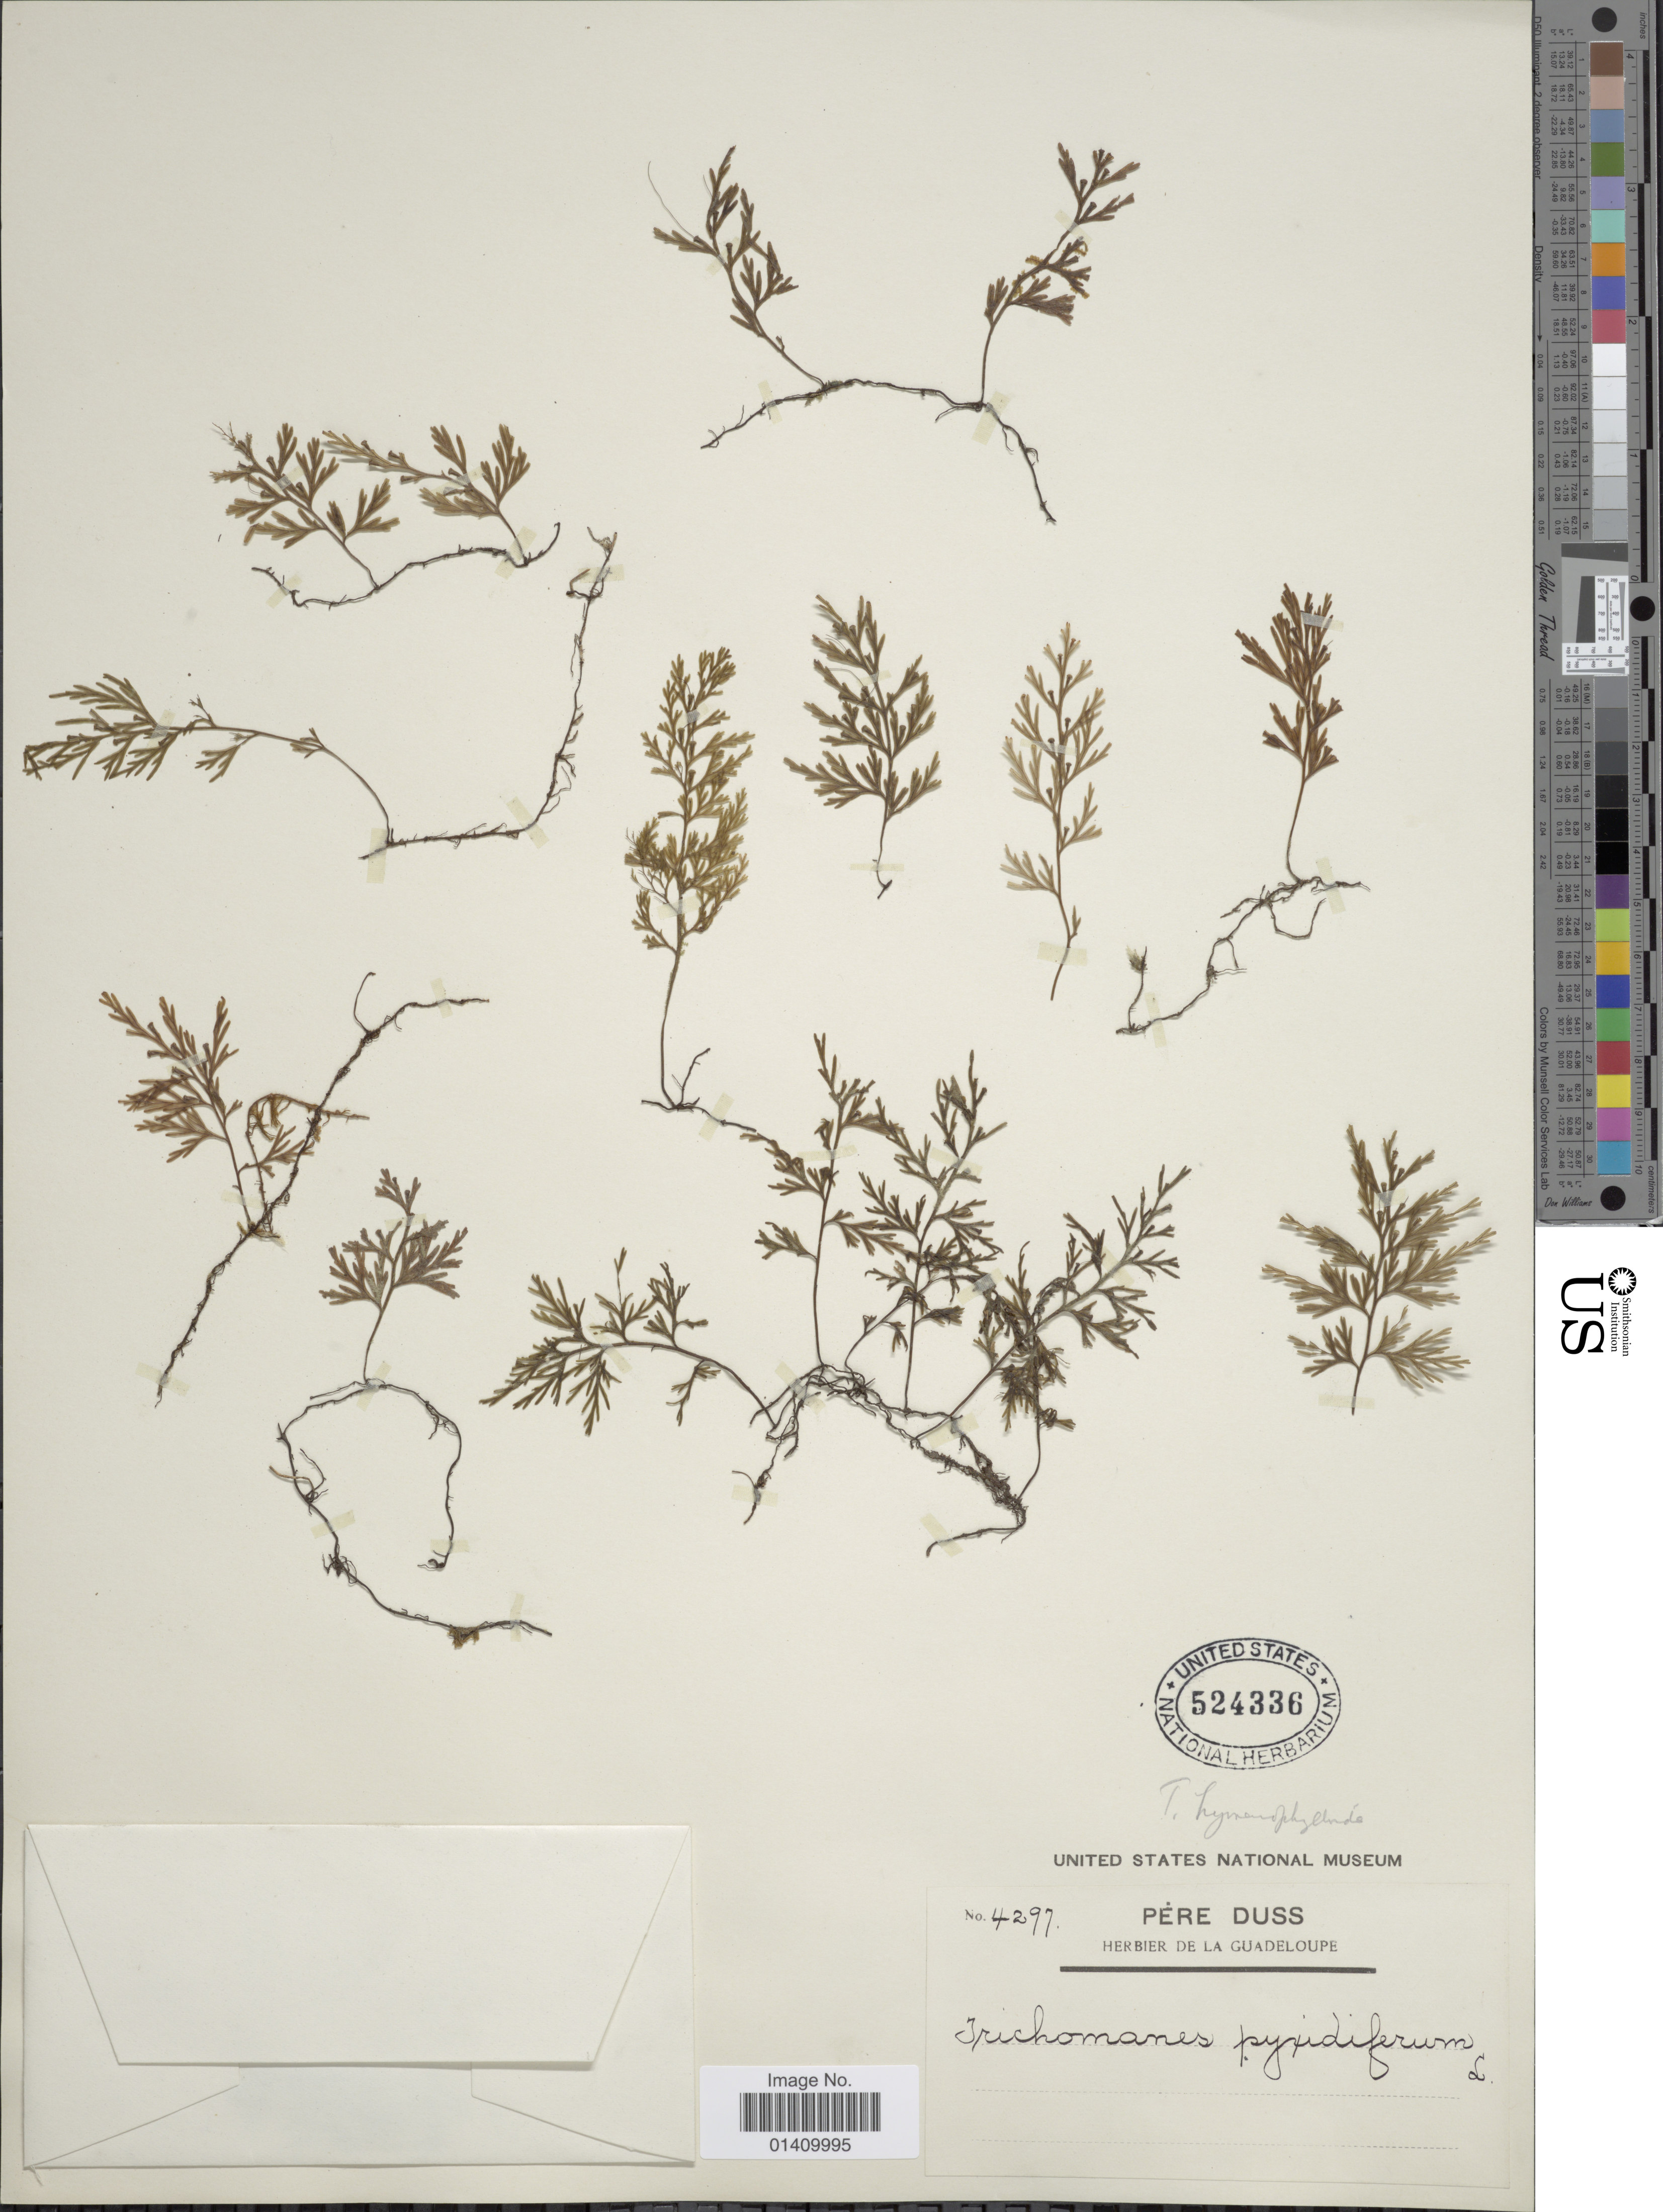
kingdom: Plantae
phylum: Tracheophyta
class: Polypodiopsida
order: Hymenophyllales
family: Hymenophyllaceae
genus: Polyphlebium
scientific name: Polyphlebium hymenophylloides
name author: (Bosch) Ebihara & Dubuisson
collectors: Père Duss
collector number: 4297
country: Guadeloupe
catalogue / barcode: US 524336